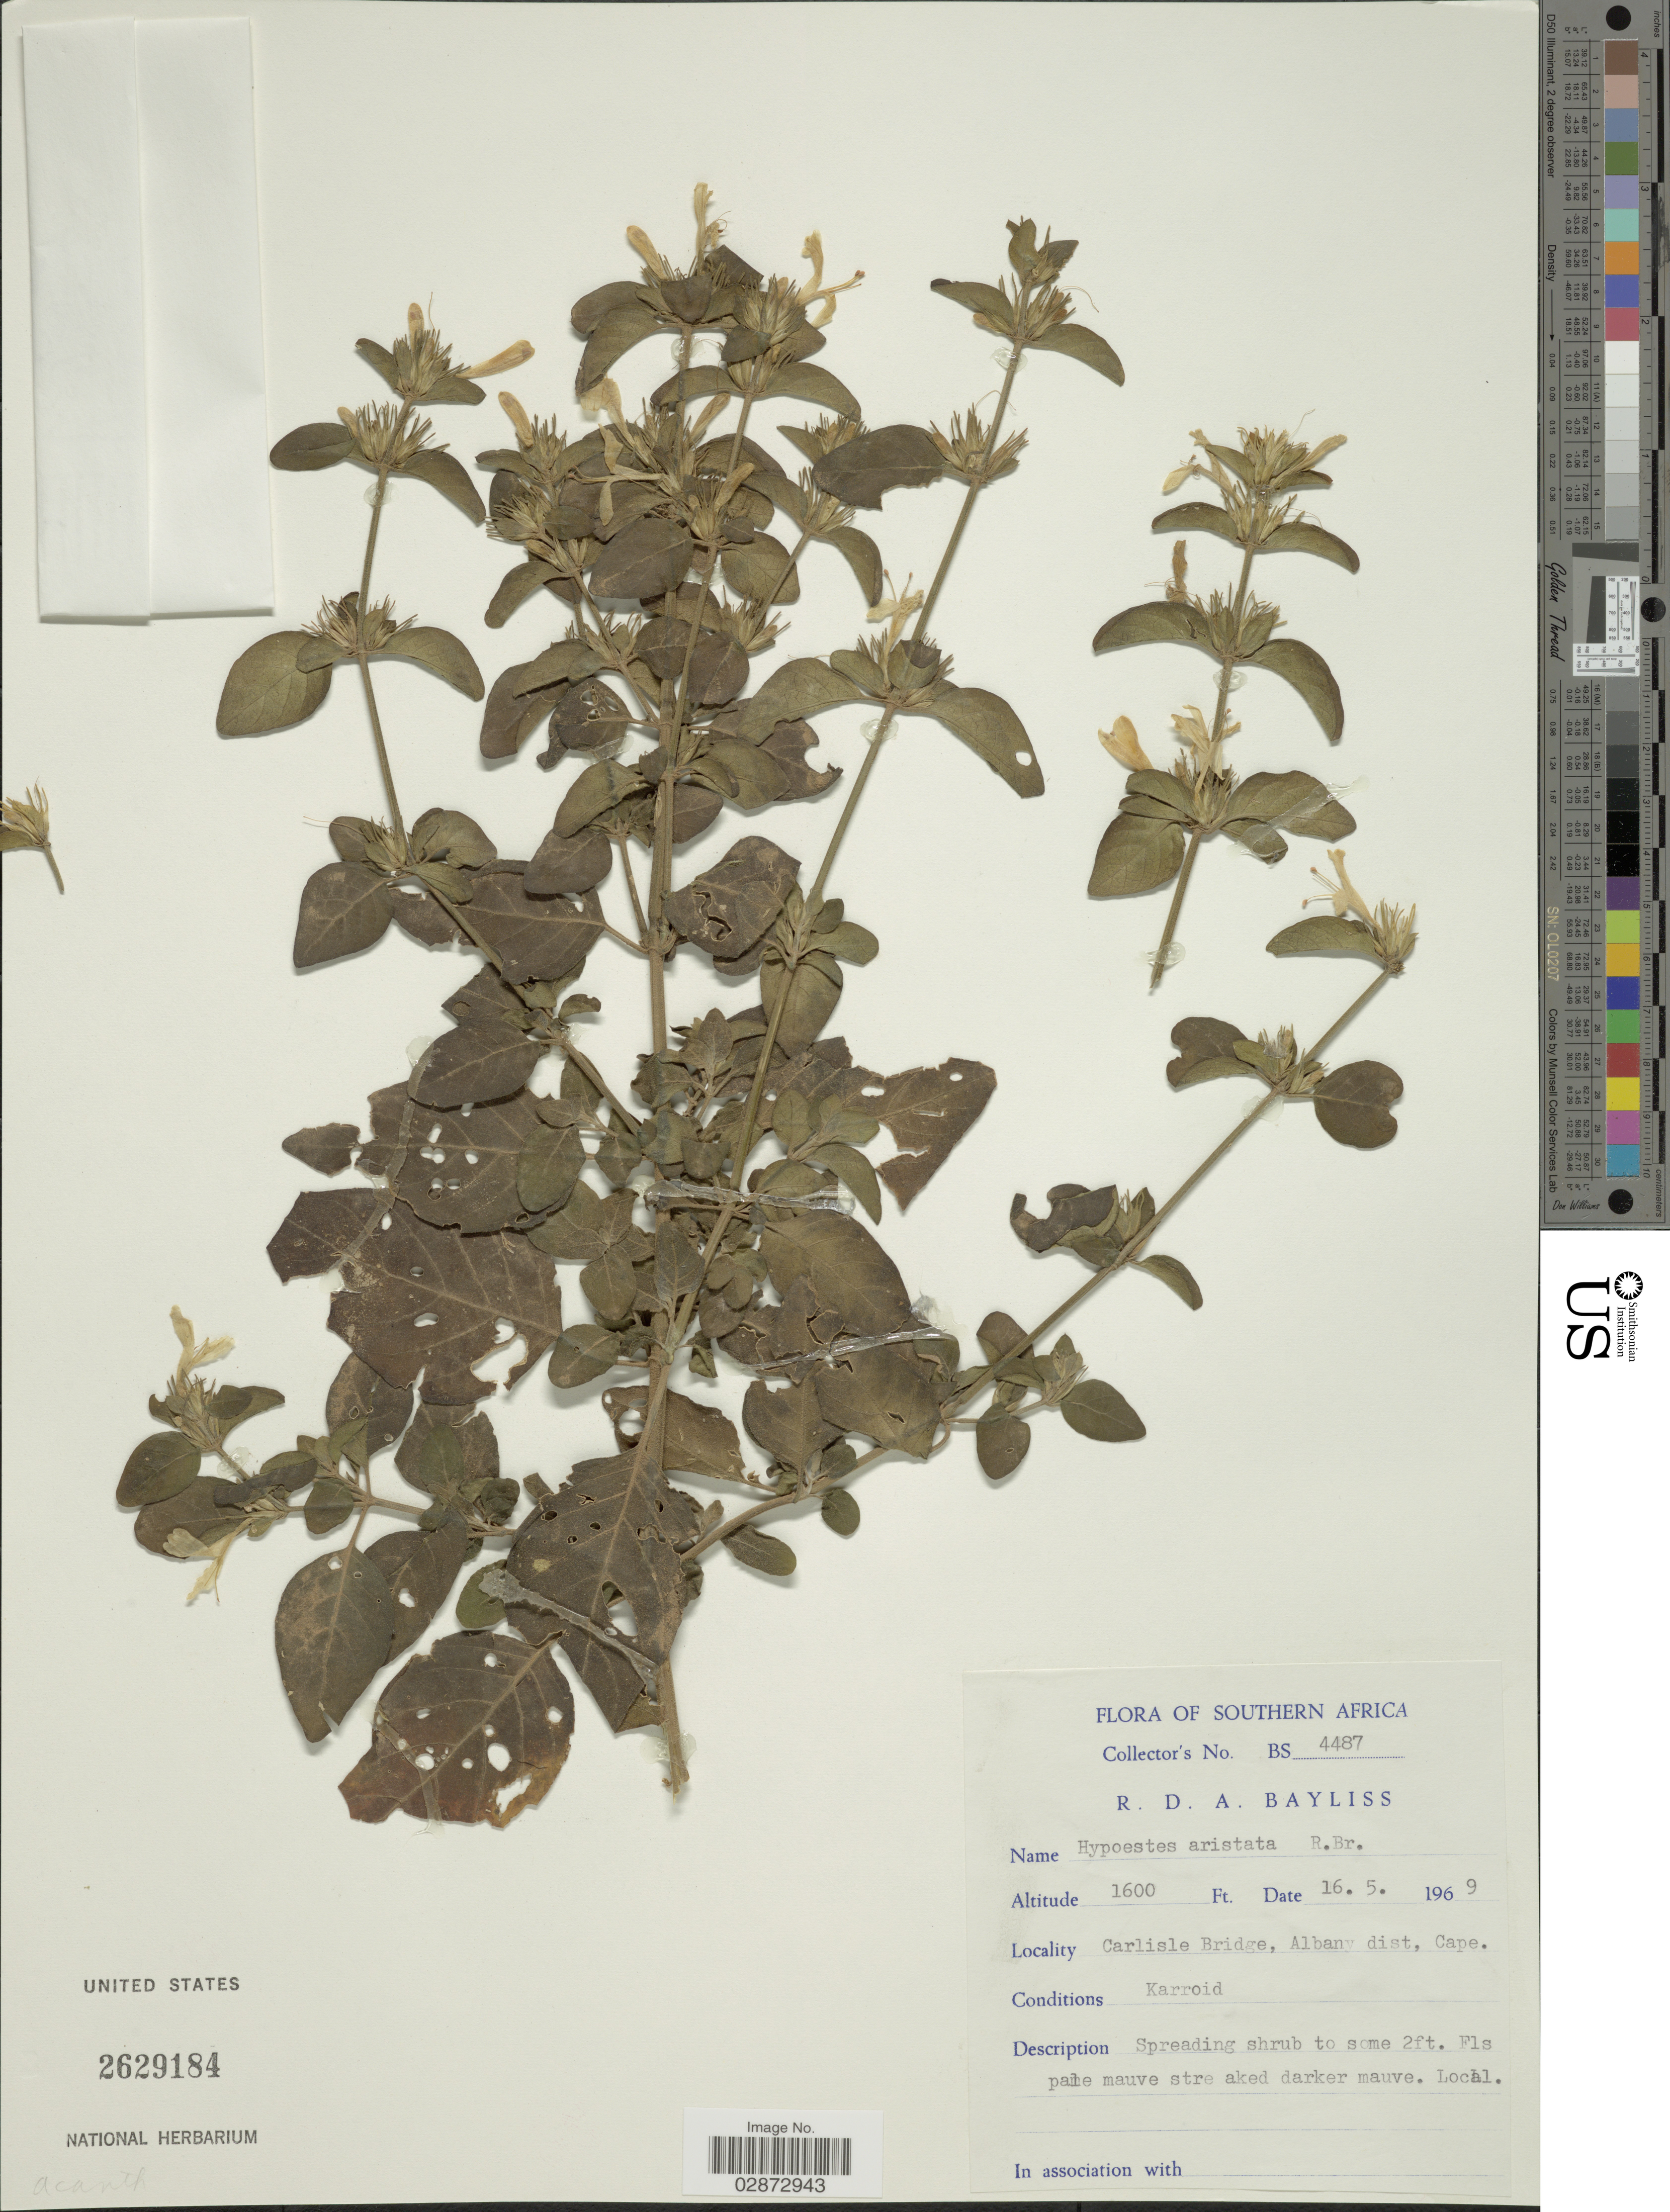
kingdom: Plantae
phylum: Tracheophyta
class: Magnoliopsida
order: Lamiales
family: Acanthaceae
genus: Hypoestes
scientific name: Hypoestes aristata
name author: (Vahl) Sol. ex Roem. & Schult.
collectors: R. Bayliss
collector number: BS4487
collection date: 1969-05-16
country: South Africa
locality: Southern Africa, Carlisle Bridge, Albany dist., Cape.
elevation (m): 488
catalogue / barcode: US 2629184